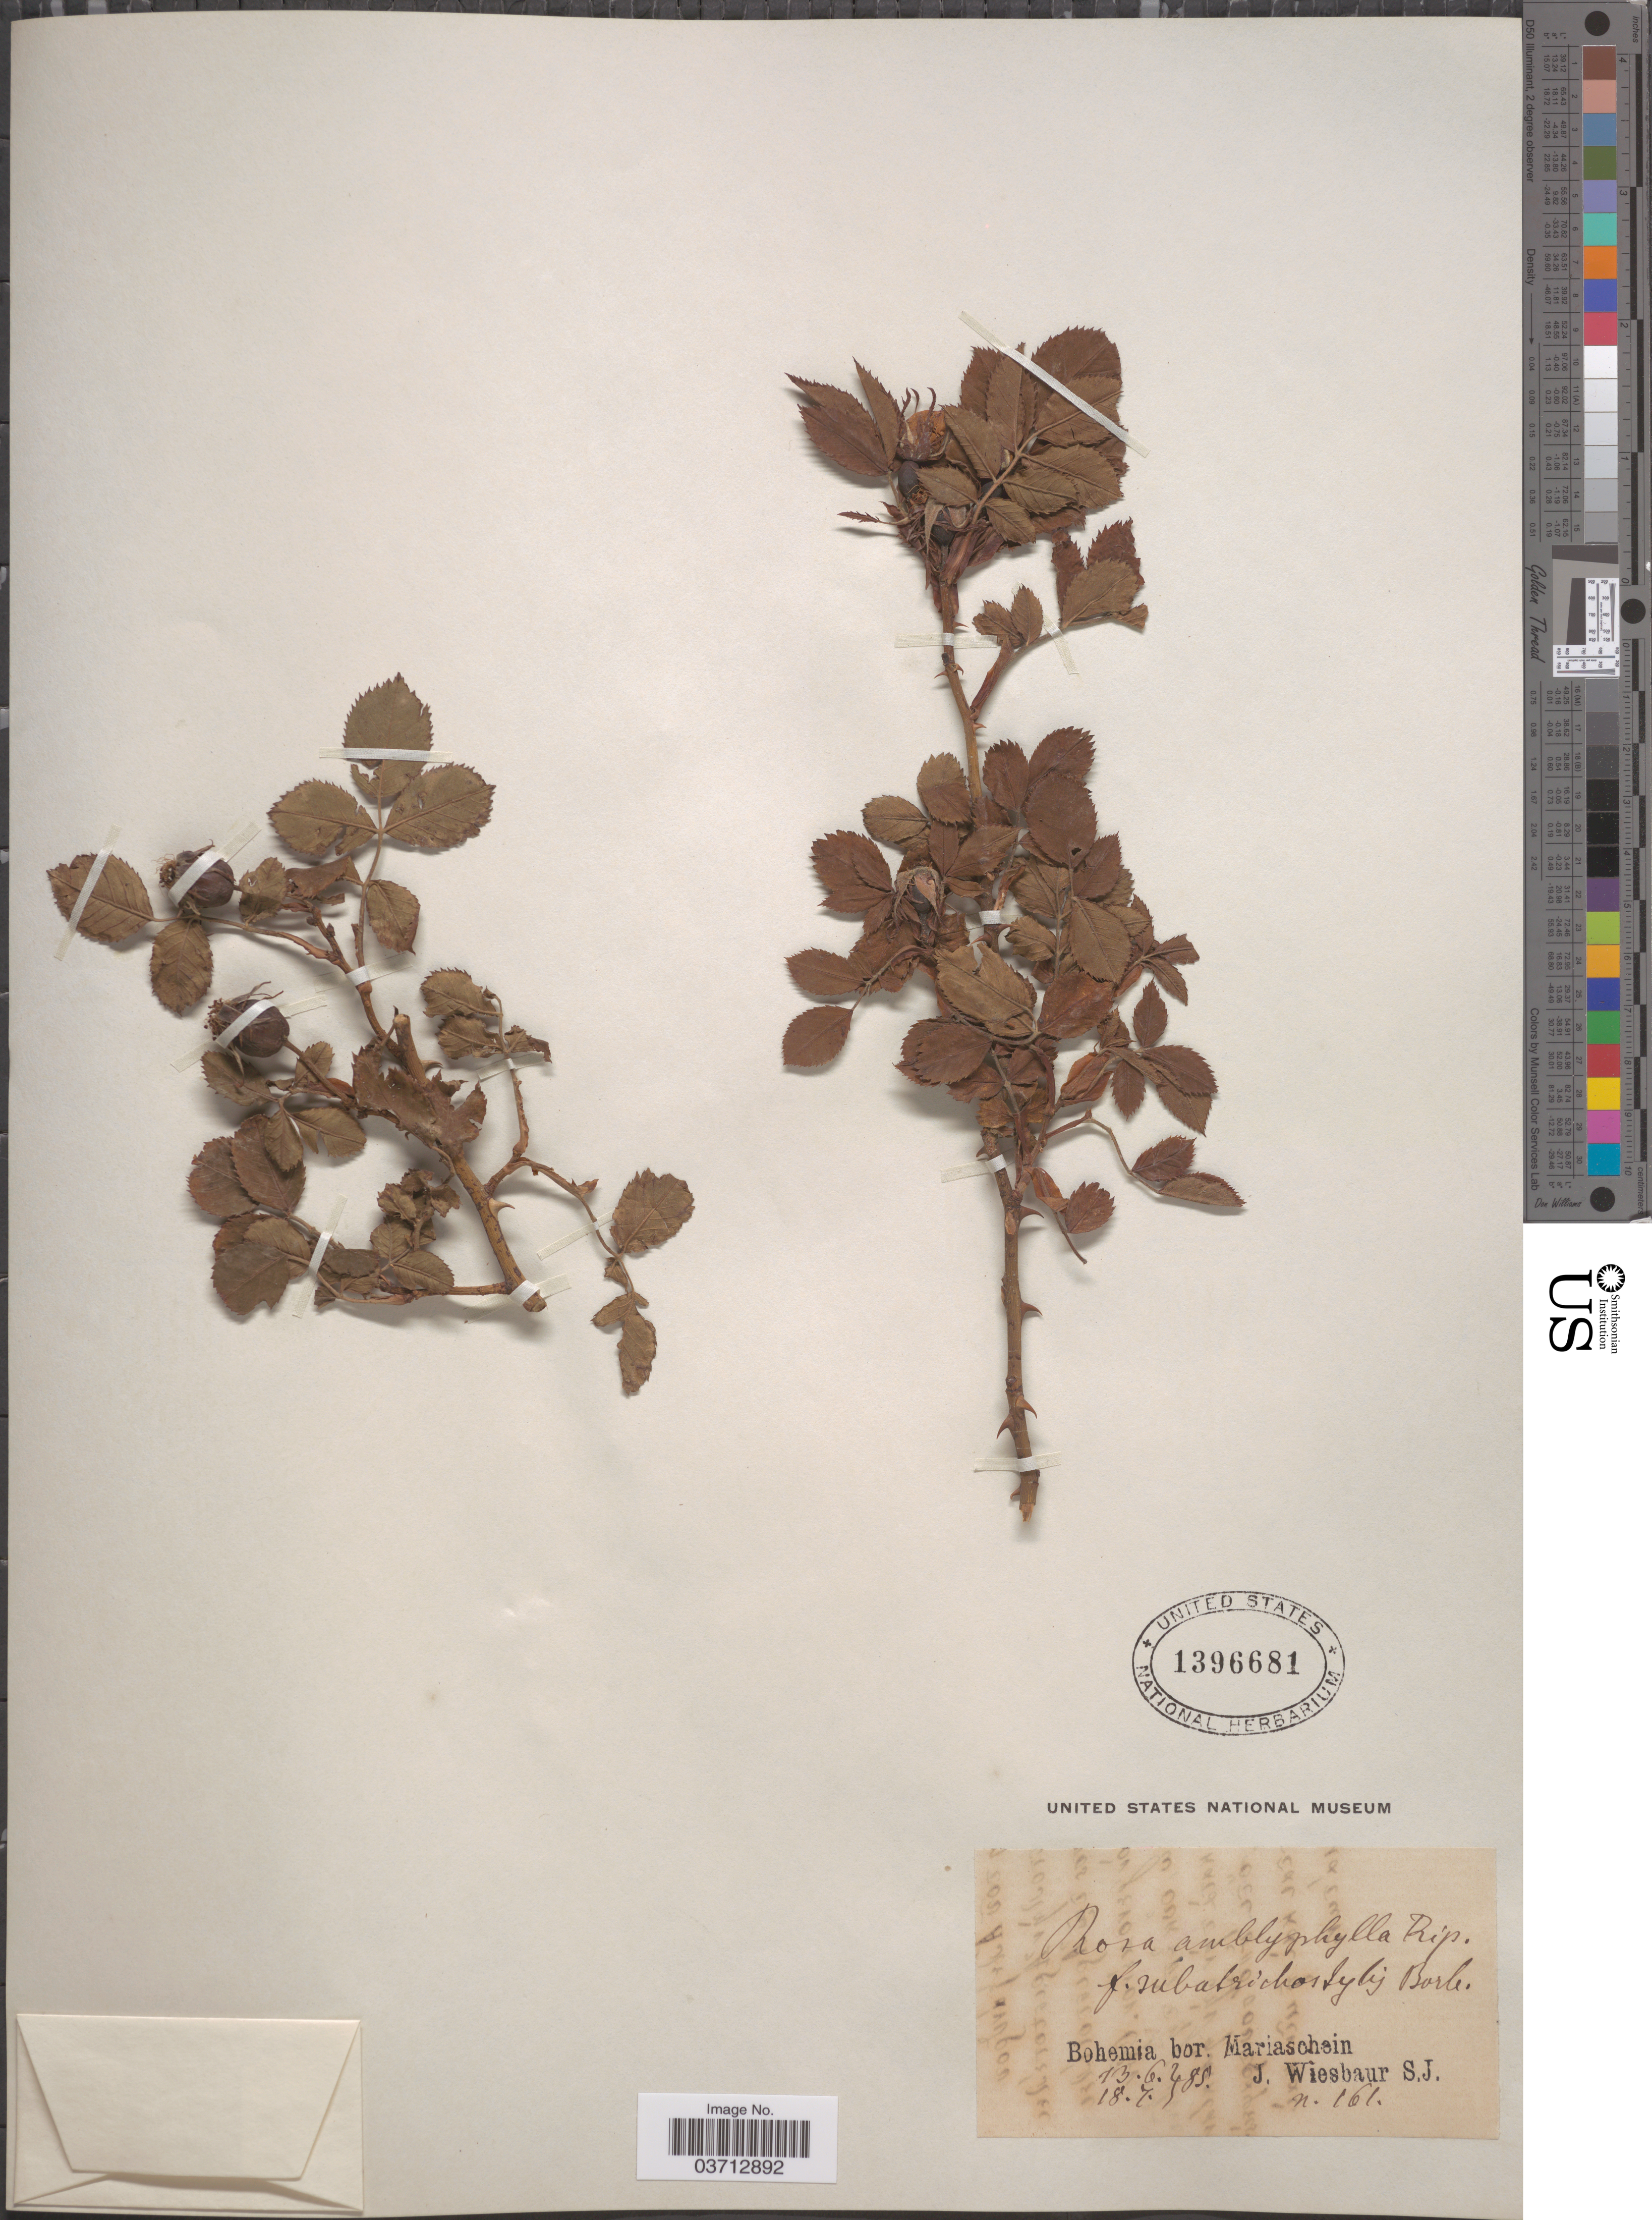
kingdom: Plantae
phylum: Tracheophyta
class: Magnoliopsida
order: Rosales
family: Rosaceae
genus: Rosa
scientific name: Rosa amblyphylla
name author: Ripart ex Déségl.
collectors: J. Wiesbaur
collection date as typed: Transcribed d/m/y: 13/6/85 to 18/7/85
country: Czechia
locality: Bohemia bor. Mariaschein.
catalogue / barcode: US 1396681